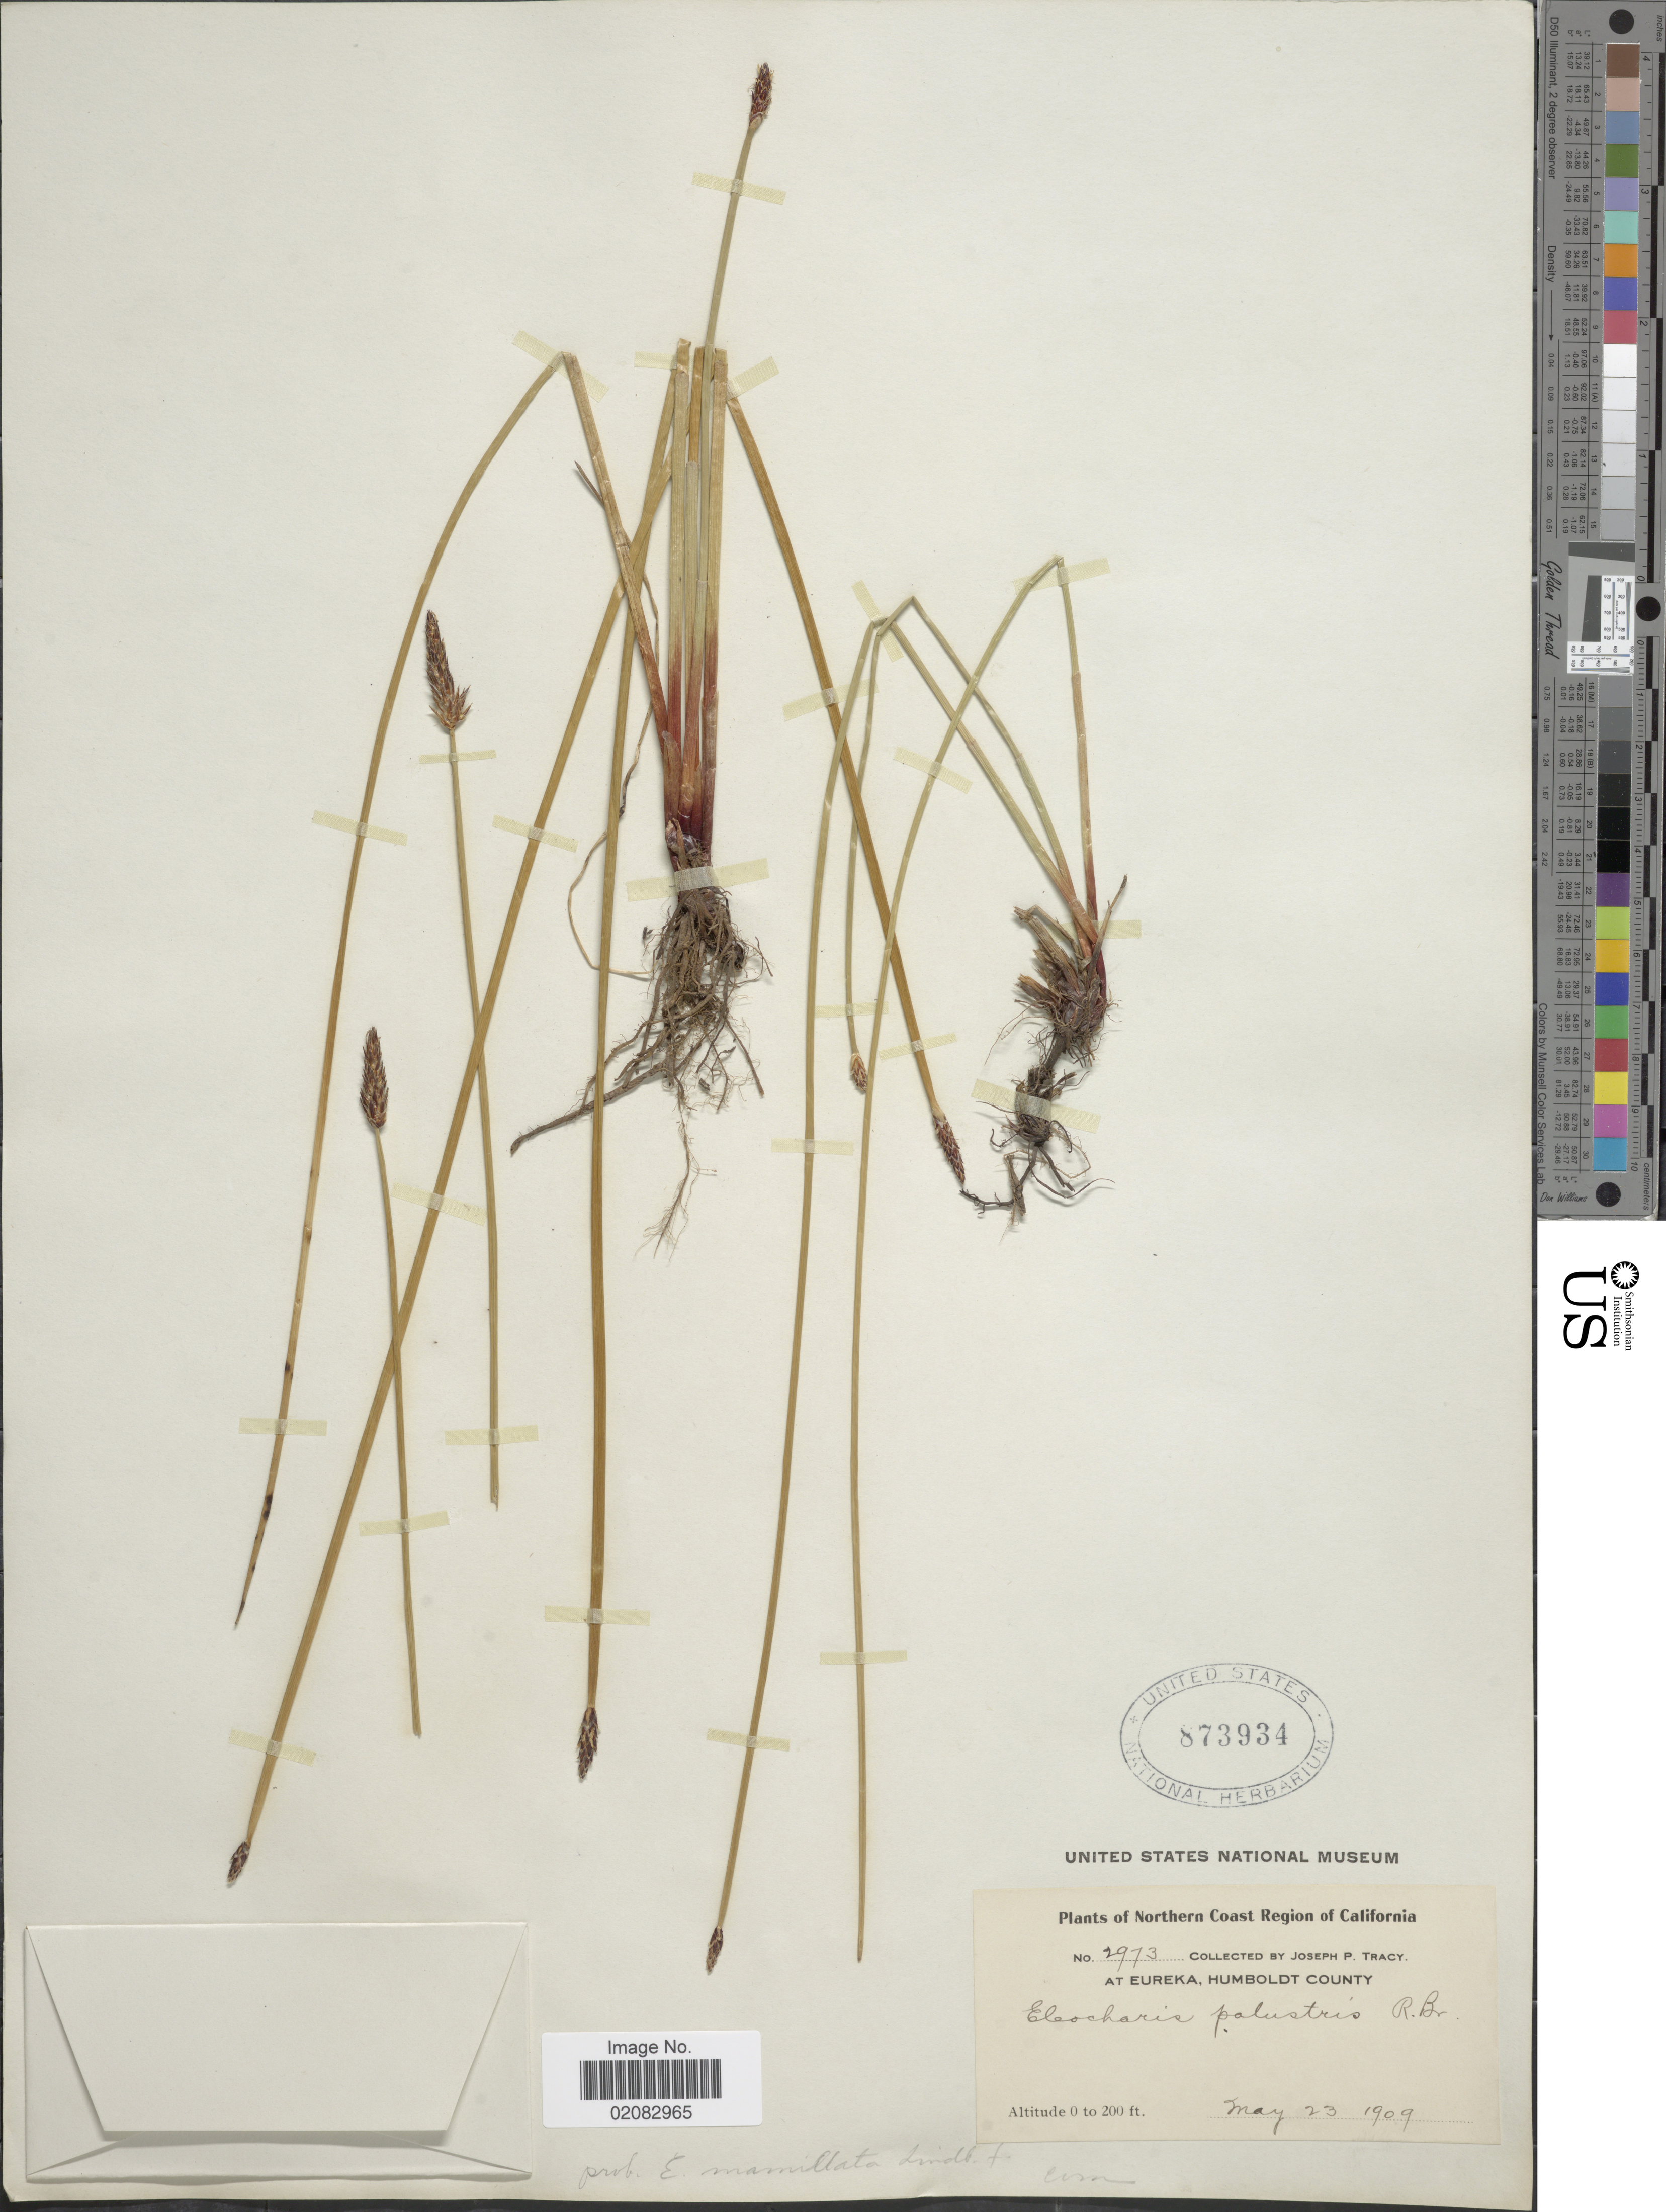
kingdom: Plantae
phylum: Tracheophyta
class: Liliopsida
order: Poales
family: Cyperaceae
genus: Eleocharis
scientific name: Eleocharis macrostachya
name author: Britton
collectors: J. Tracy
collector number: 2973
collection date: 1909-05-23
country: United States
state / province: California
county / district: Humboldt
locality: Northern Coast Region of California, at Eureka, Humboldt County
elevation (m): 0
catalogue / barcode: US 873934